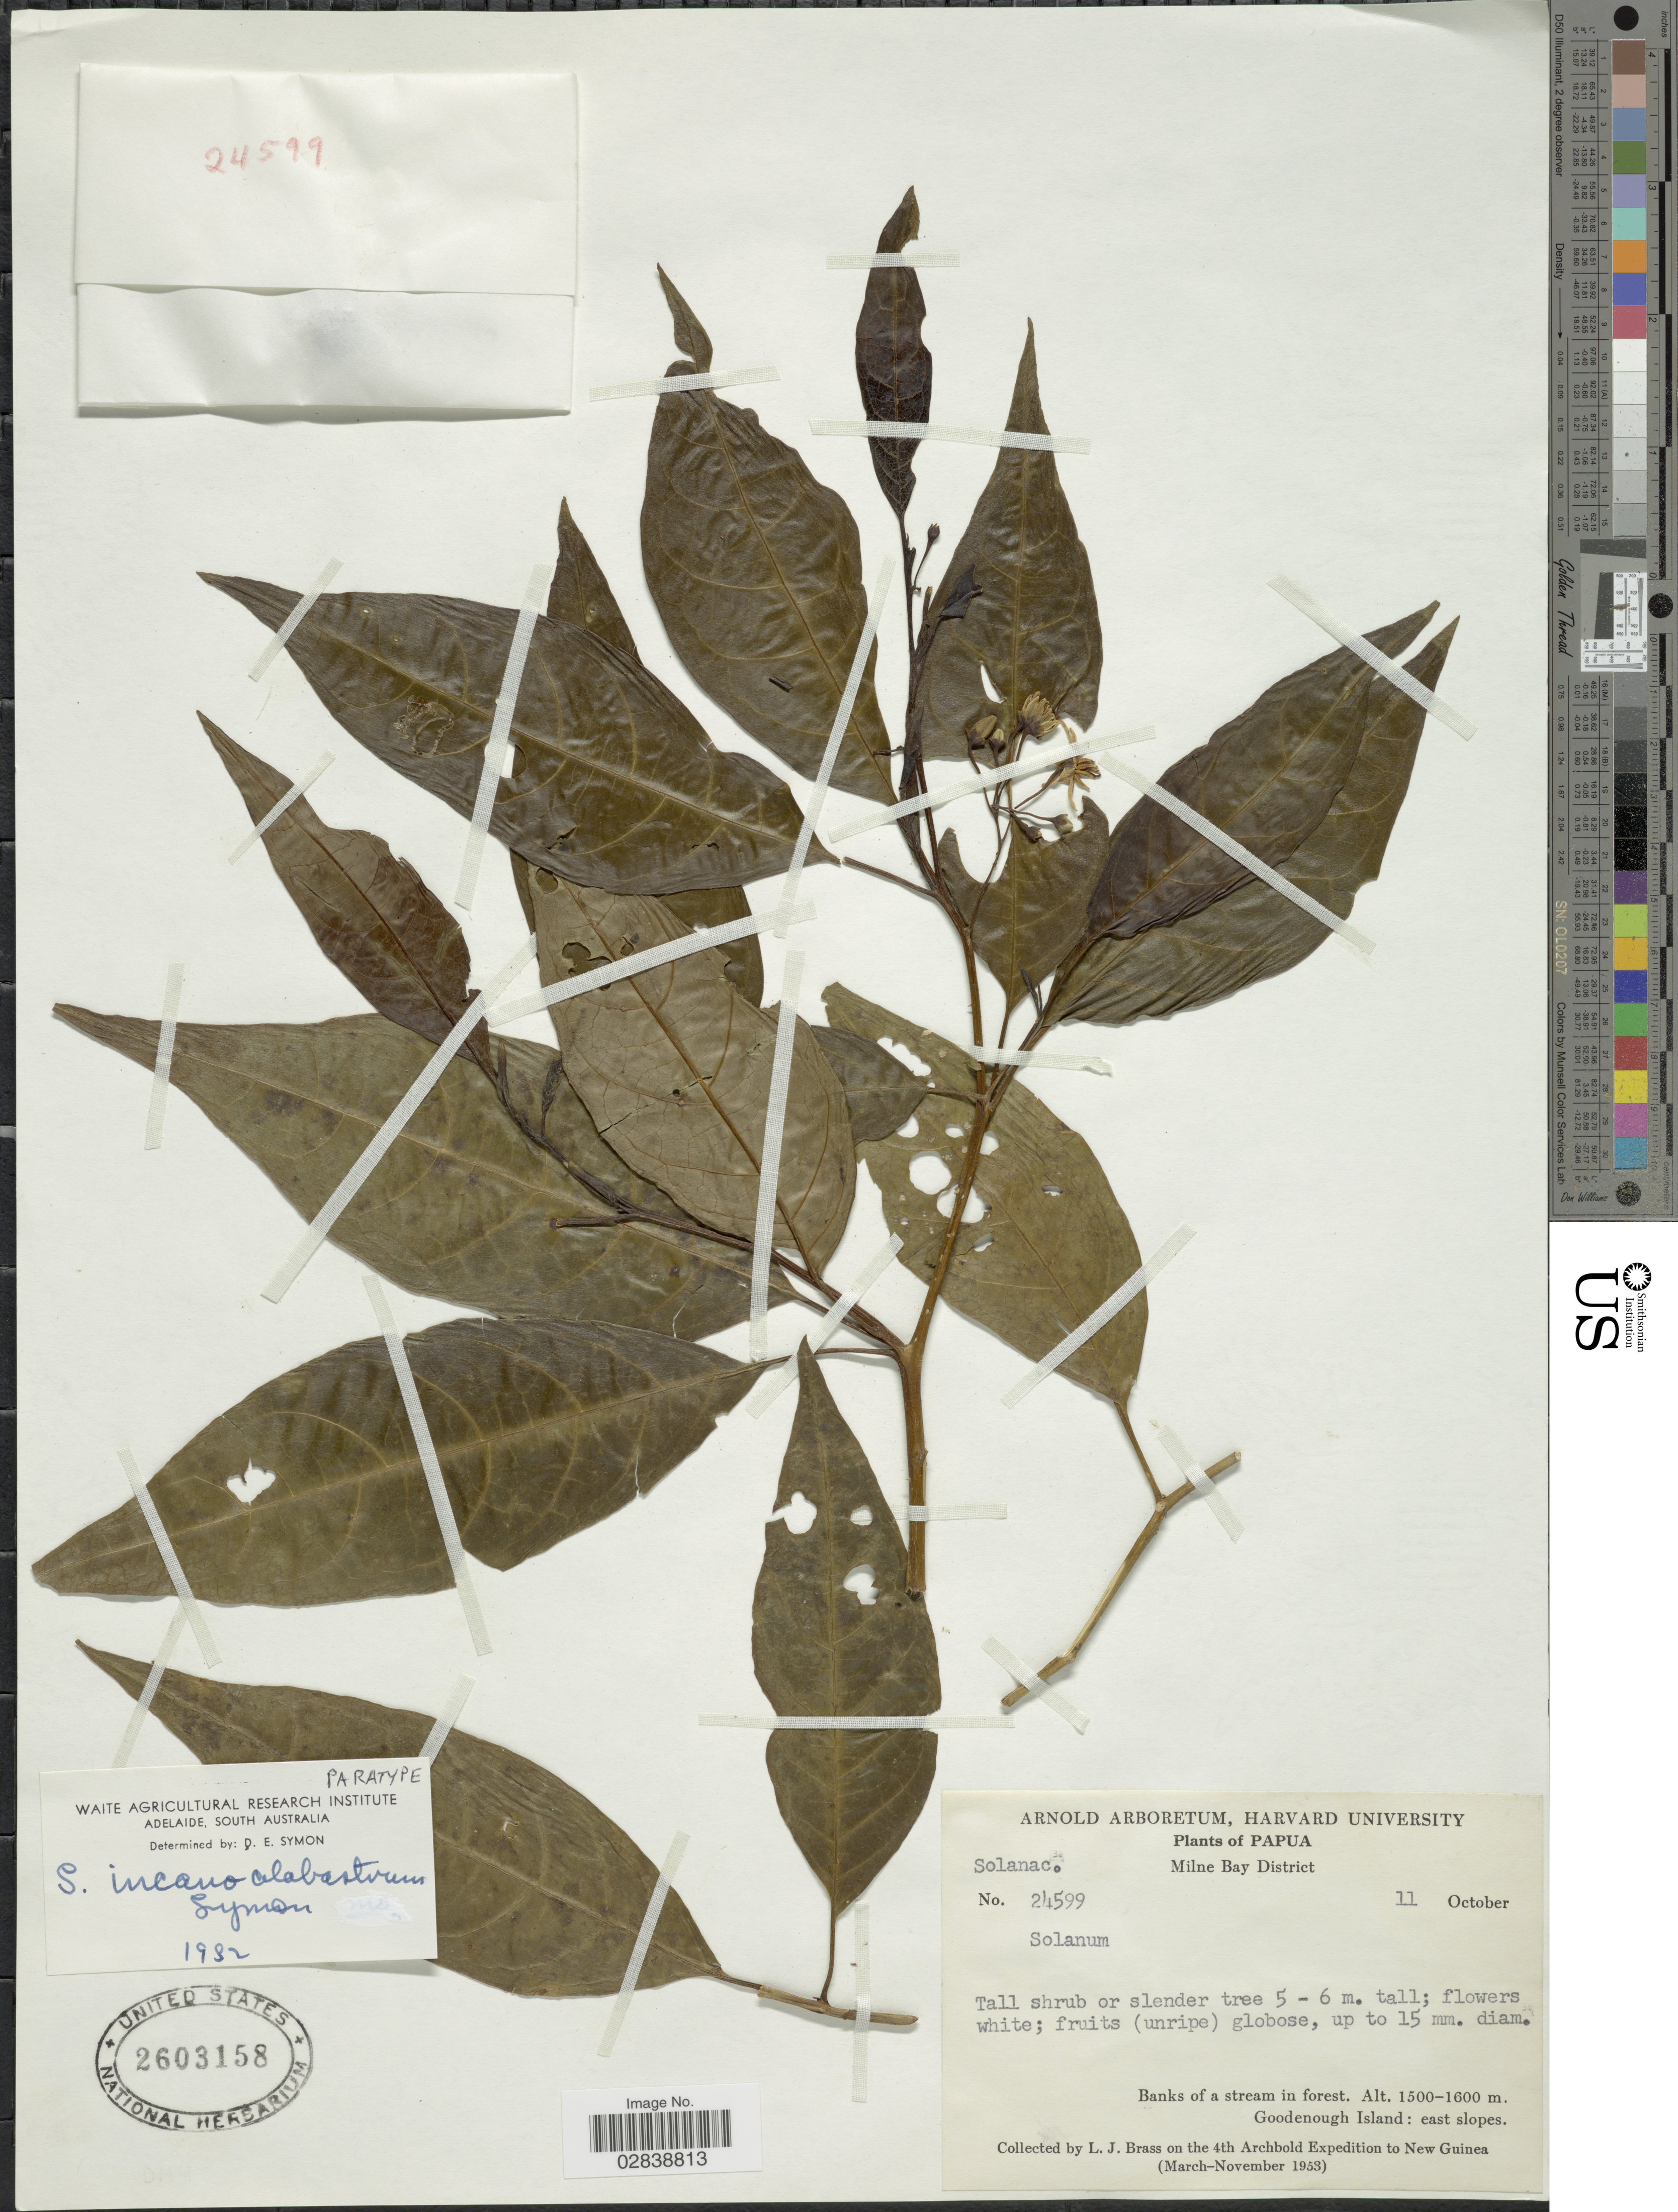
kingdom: Plantae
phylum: Tracheophyta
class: Magnoliopsida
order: Solanales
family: Solanaceae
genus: Solanum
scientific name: Solanum incanoalabastrum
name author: Symon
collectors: L. J. Brass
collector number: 24599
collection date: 1953-10-11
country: Papua New Guinea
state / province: Milne Bay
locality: Papua. Milne Bay District. Banks of a stream in forest. Goodenough Island: east slopes. New Guinea.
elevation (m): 1500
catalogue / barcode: US 2603158